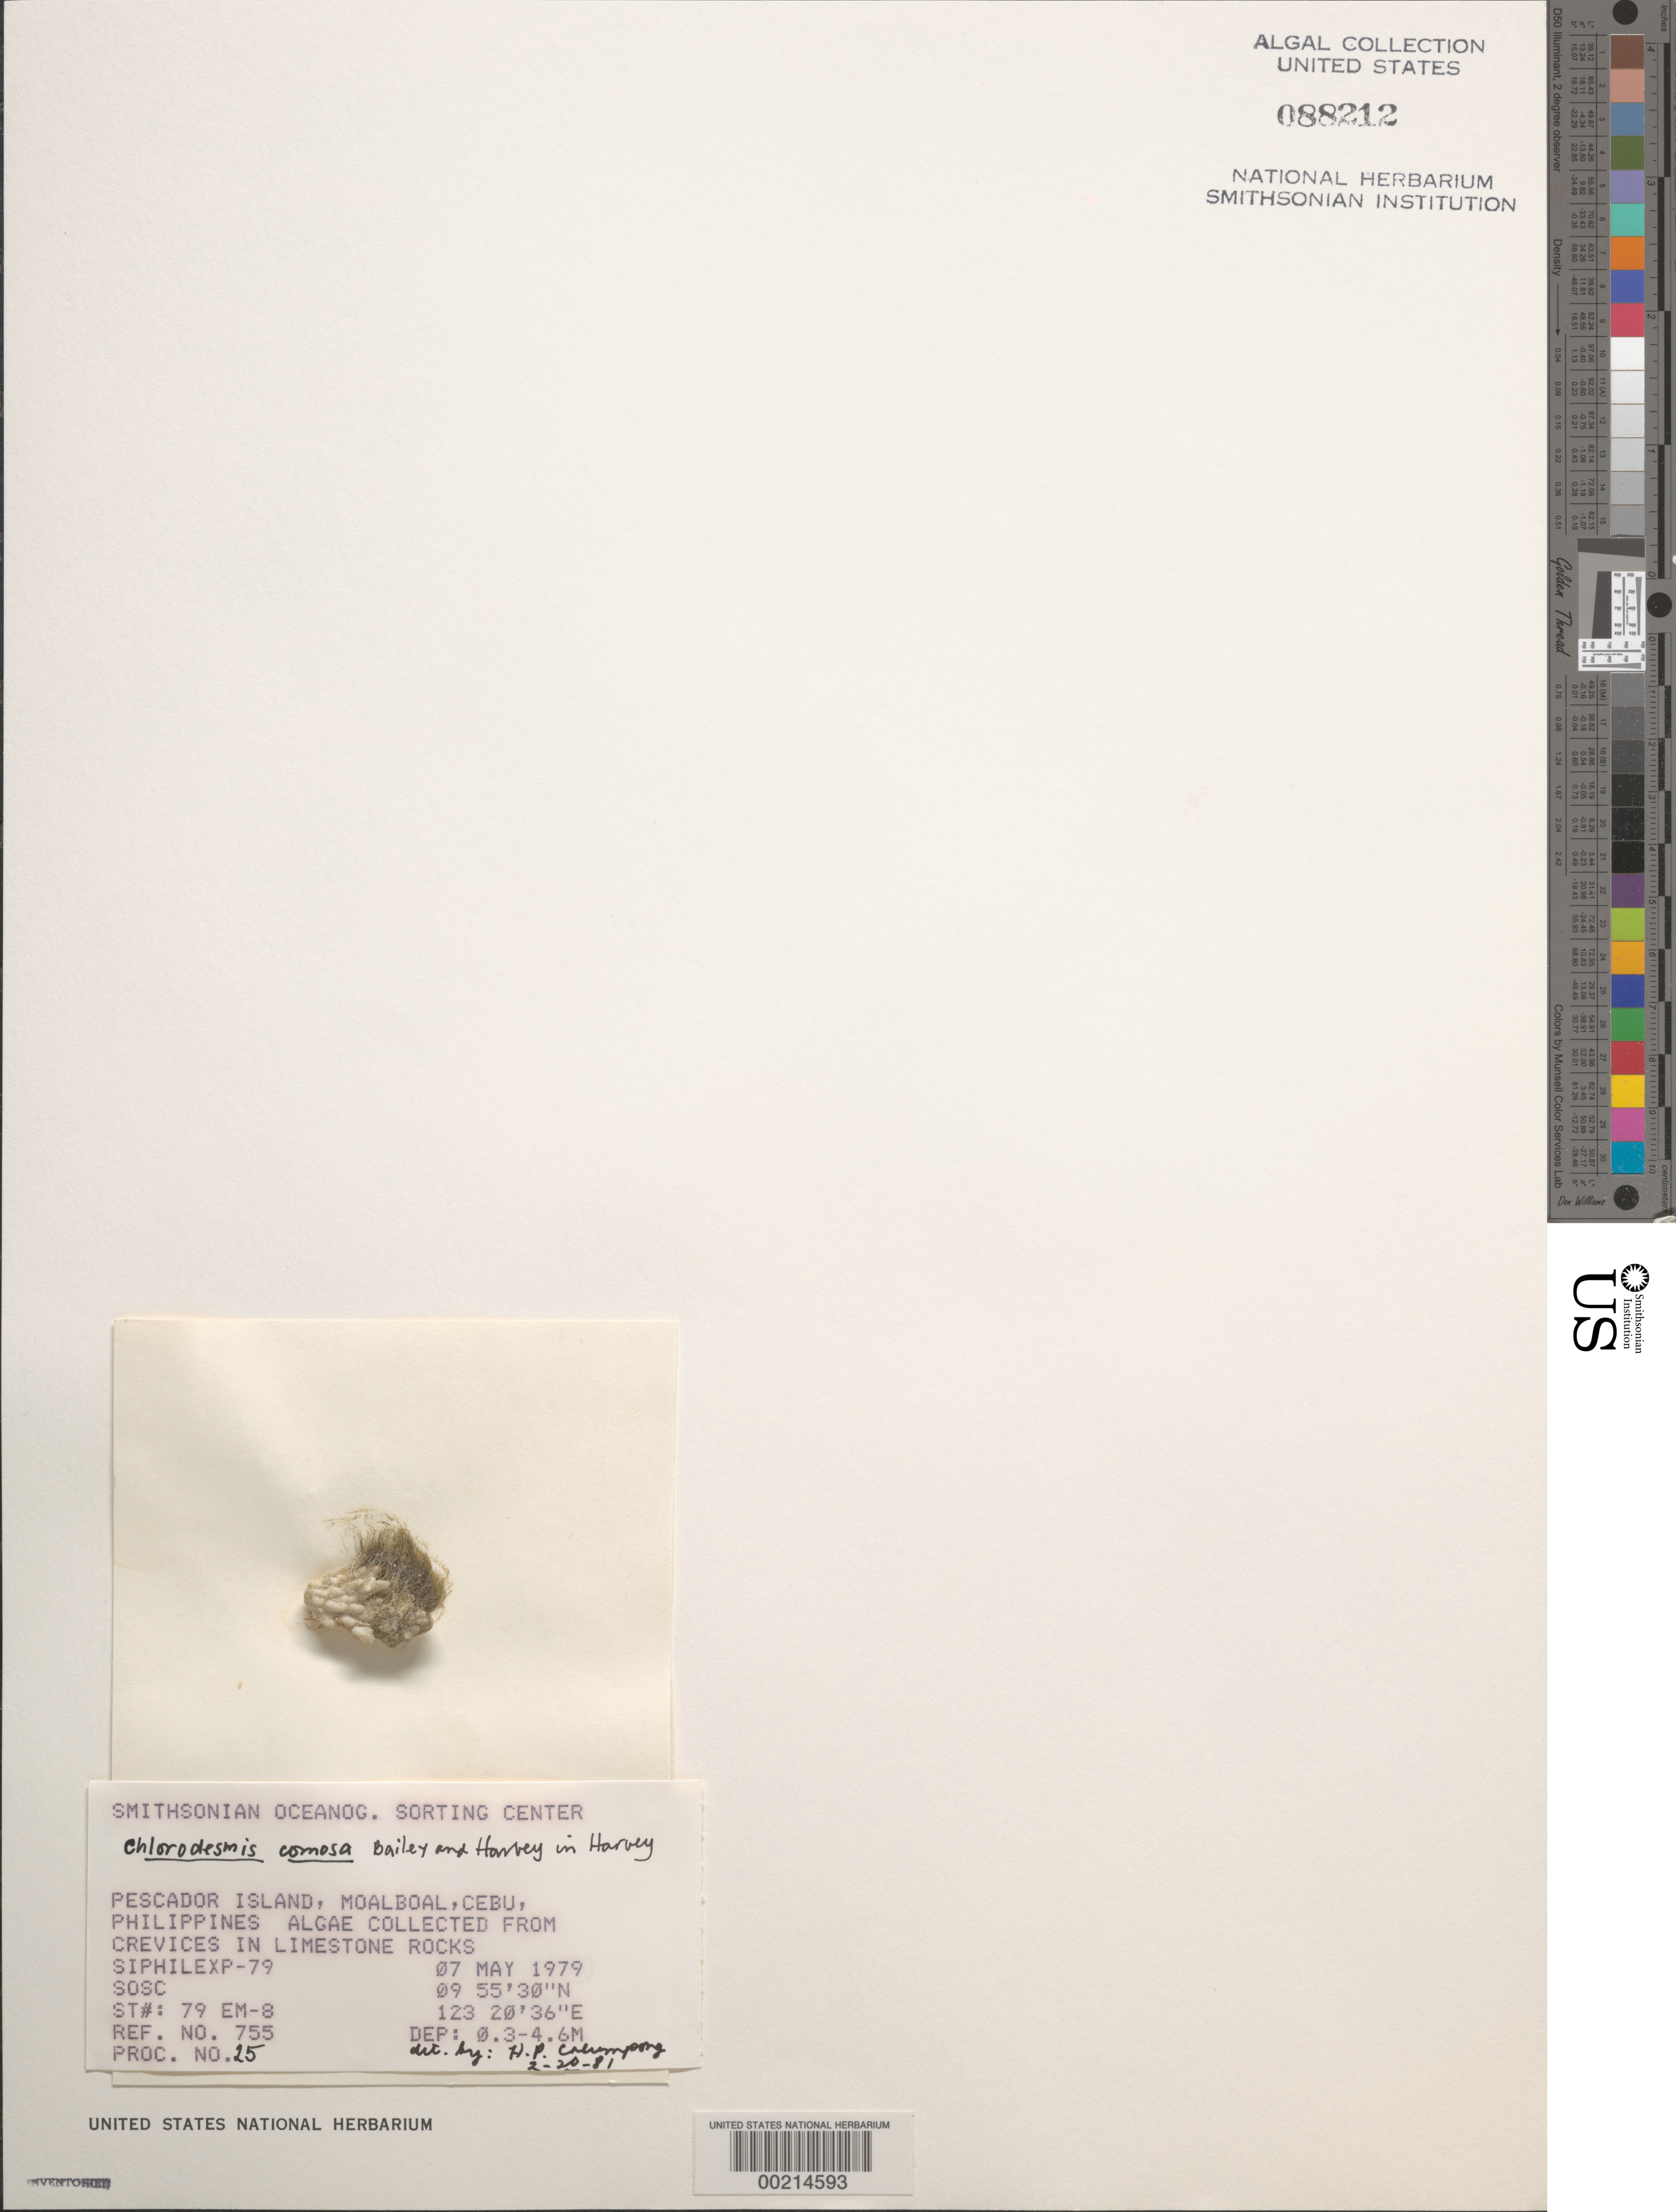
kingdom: Plantae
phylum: Chlorophyta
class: Ulvophyceae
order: Bryopsidales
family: Udoteaceae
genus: Chlorodesmis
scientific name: Chlorodesmis fastigiata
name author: (C. Agardh) S.C. Ducker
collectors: SOSC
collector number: Station 79 Em-8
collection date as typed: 07 May 1979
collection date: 1979-05-07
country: Philippines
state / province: Central Visayas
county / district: Cebu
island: Pescador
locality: Moalboal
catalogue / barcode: US 88212